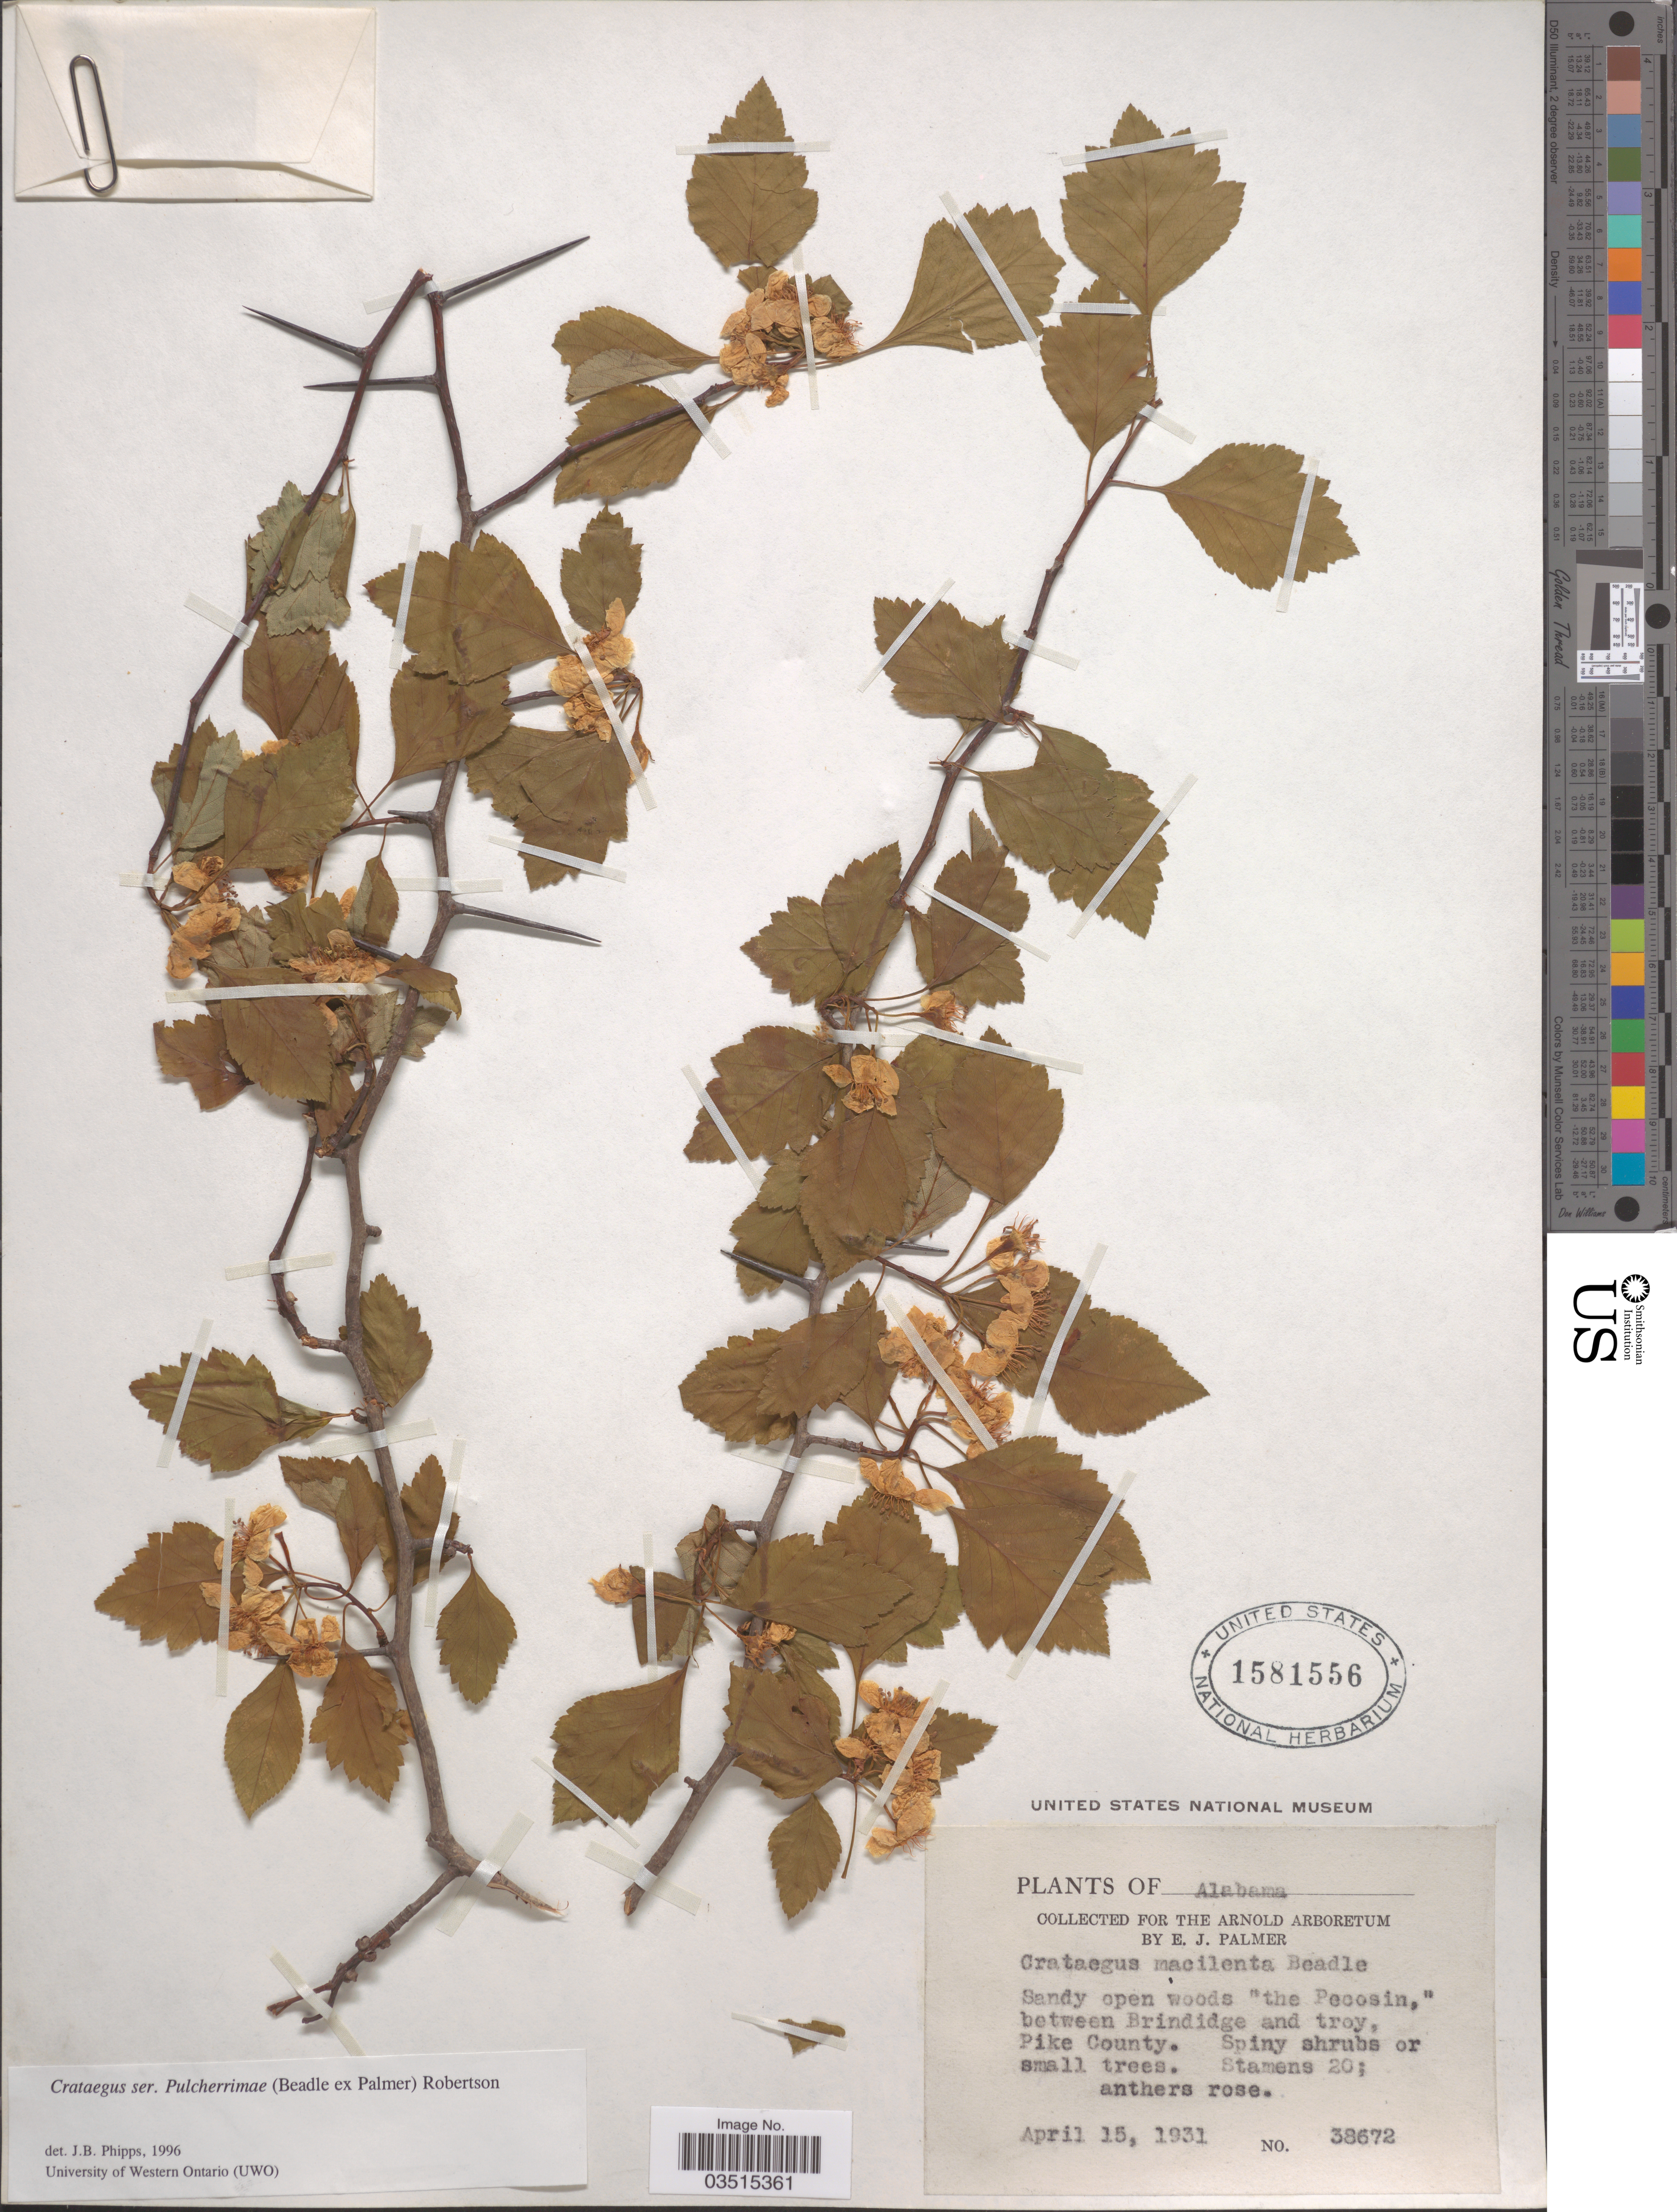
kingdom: Plantae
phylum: Tracheophyta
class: Magnoliopsida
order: Rosales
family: Rosaceae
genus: Crataegus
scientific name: Crataegus macilenta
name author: Beadle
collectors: E. J. Palmer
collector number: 38672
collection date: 1931-04-15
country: United States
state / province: Alabama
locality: Sandy open woods "the Pecosin," between Brindidge and troy, Pike County.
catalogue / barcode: US 1581556